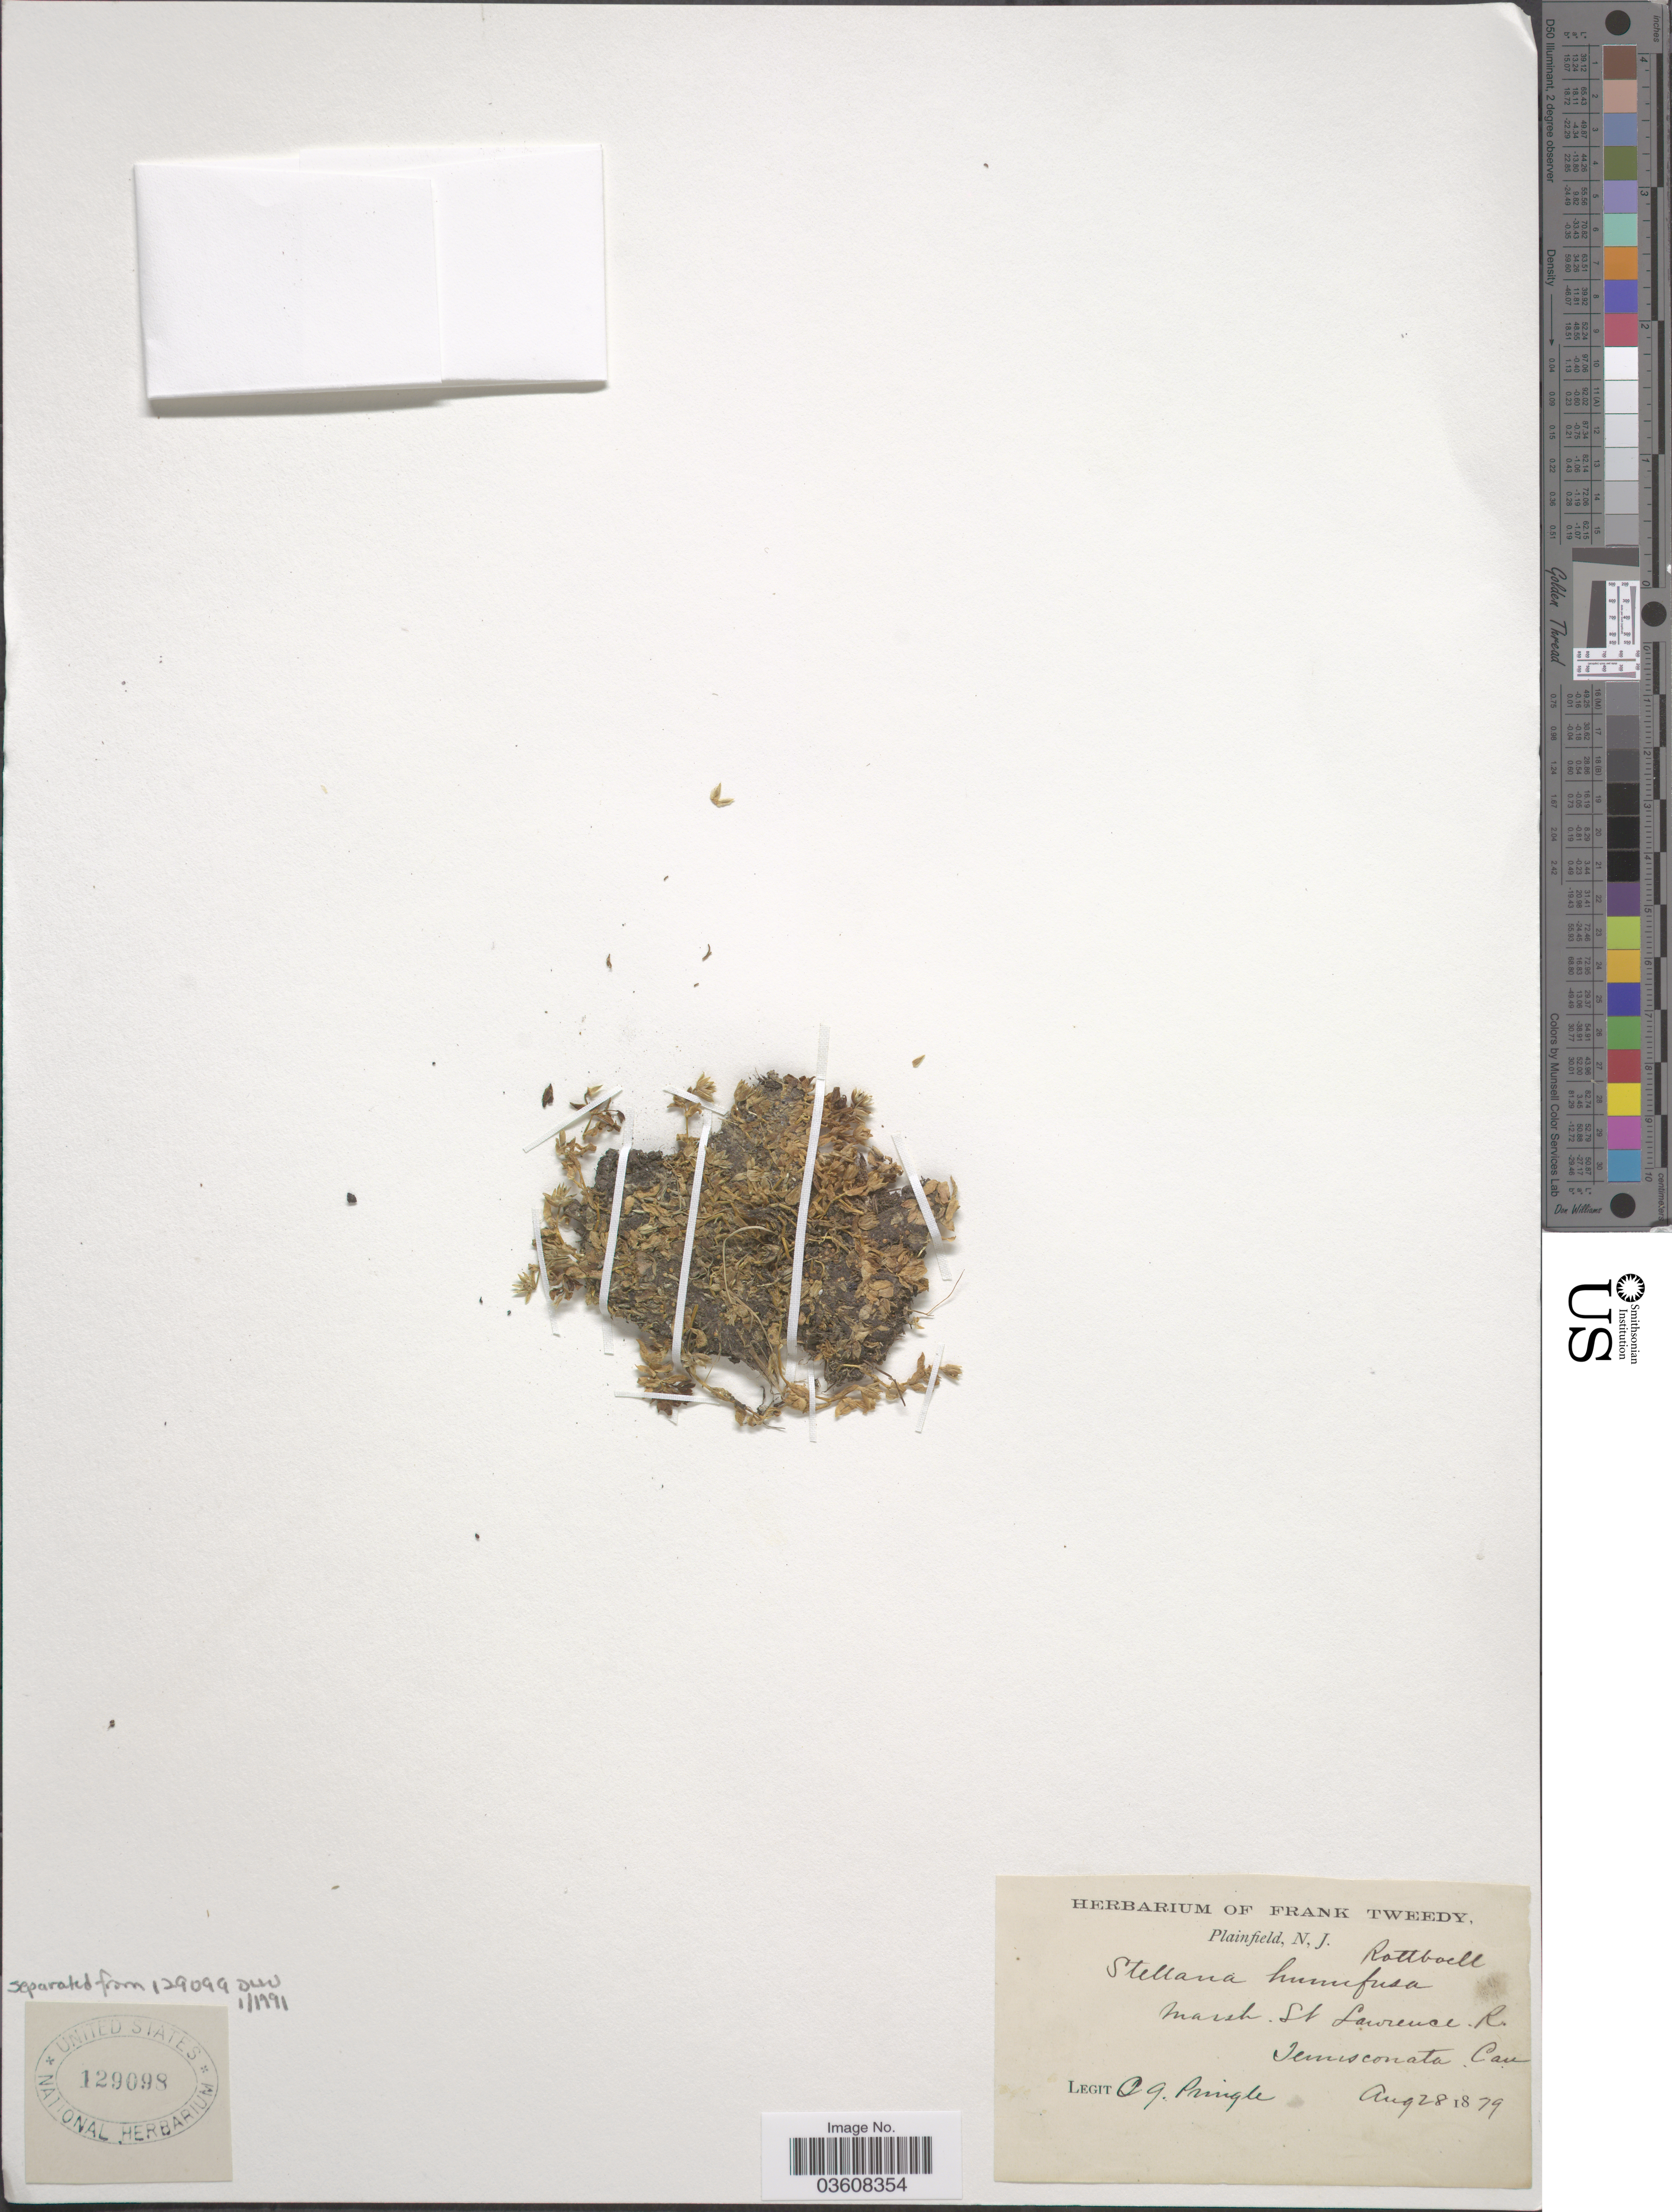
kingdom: Plantae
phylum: Tracheophyta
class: Magnoliopsida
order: Caryophyllales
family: Caryophyllaceae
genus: Stellaria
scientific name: Stellaria humifusa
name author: Rottb.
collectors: C. G. Pringle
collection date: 1879-08-28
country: Canada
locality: Marsh. St Lawrence. R. Temiscouata.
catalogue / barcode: US 129098